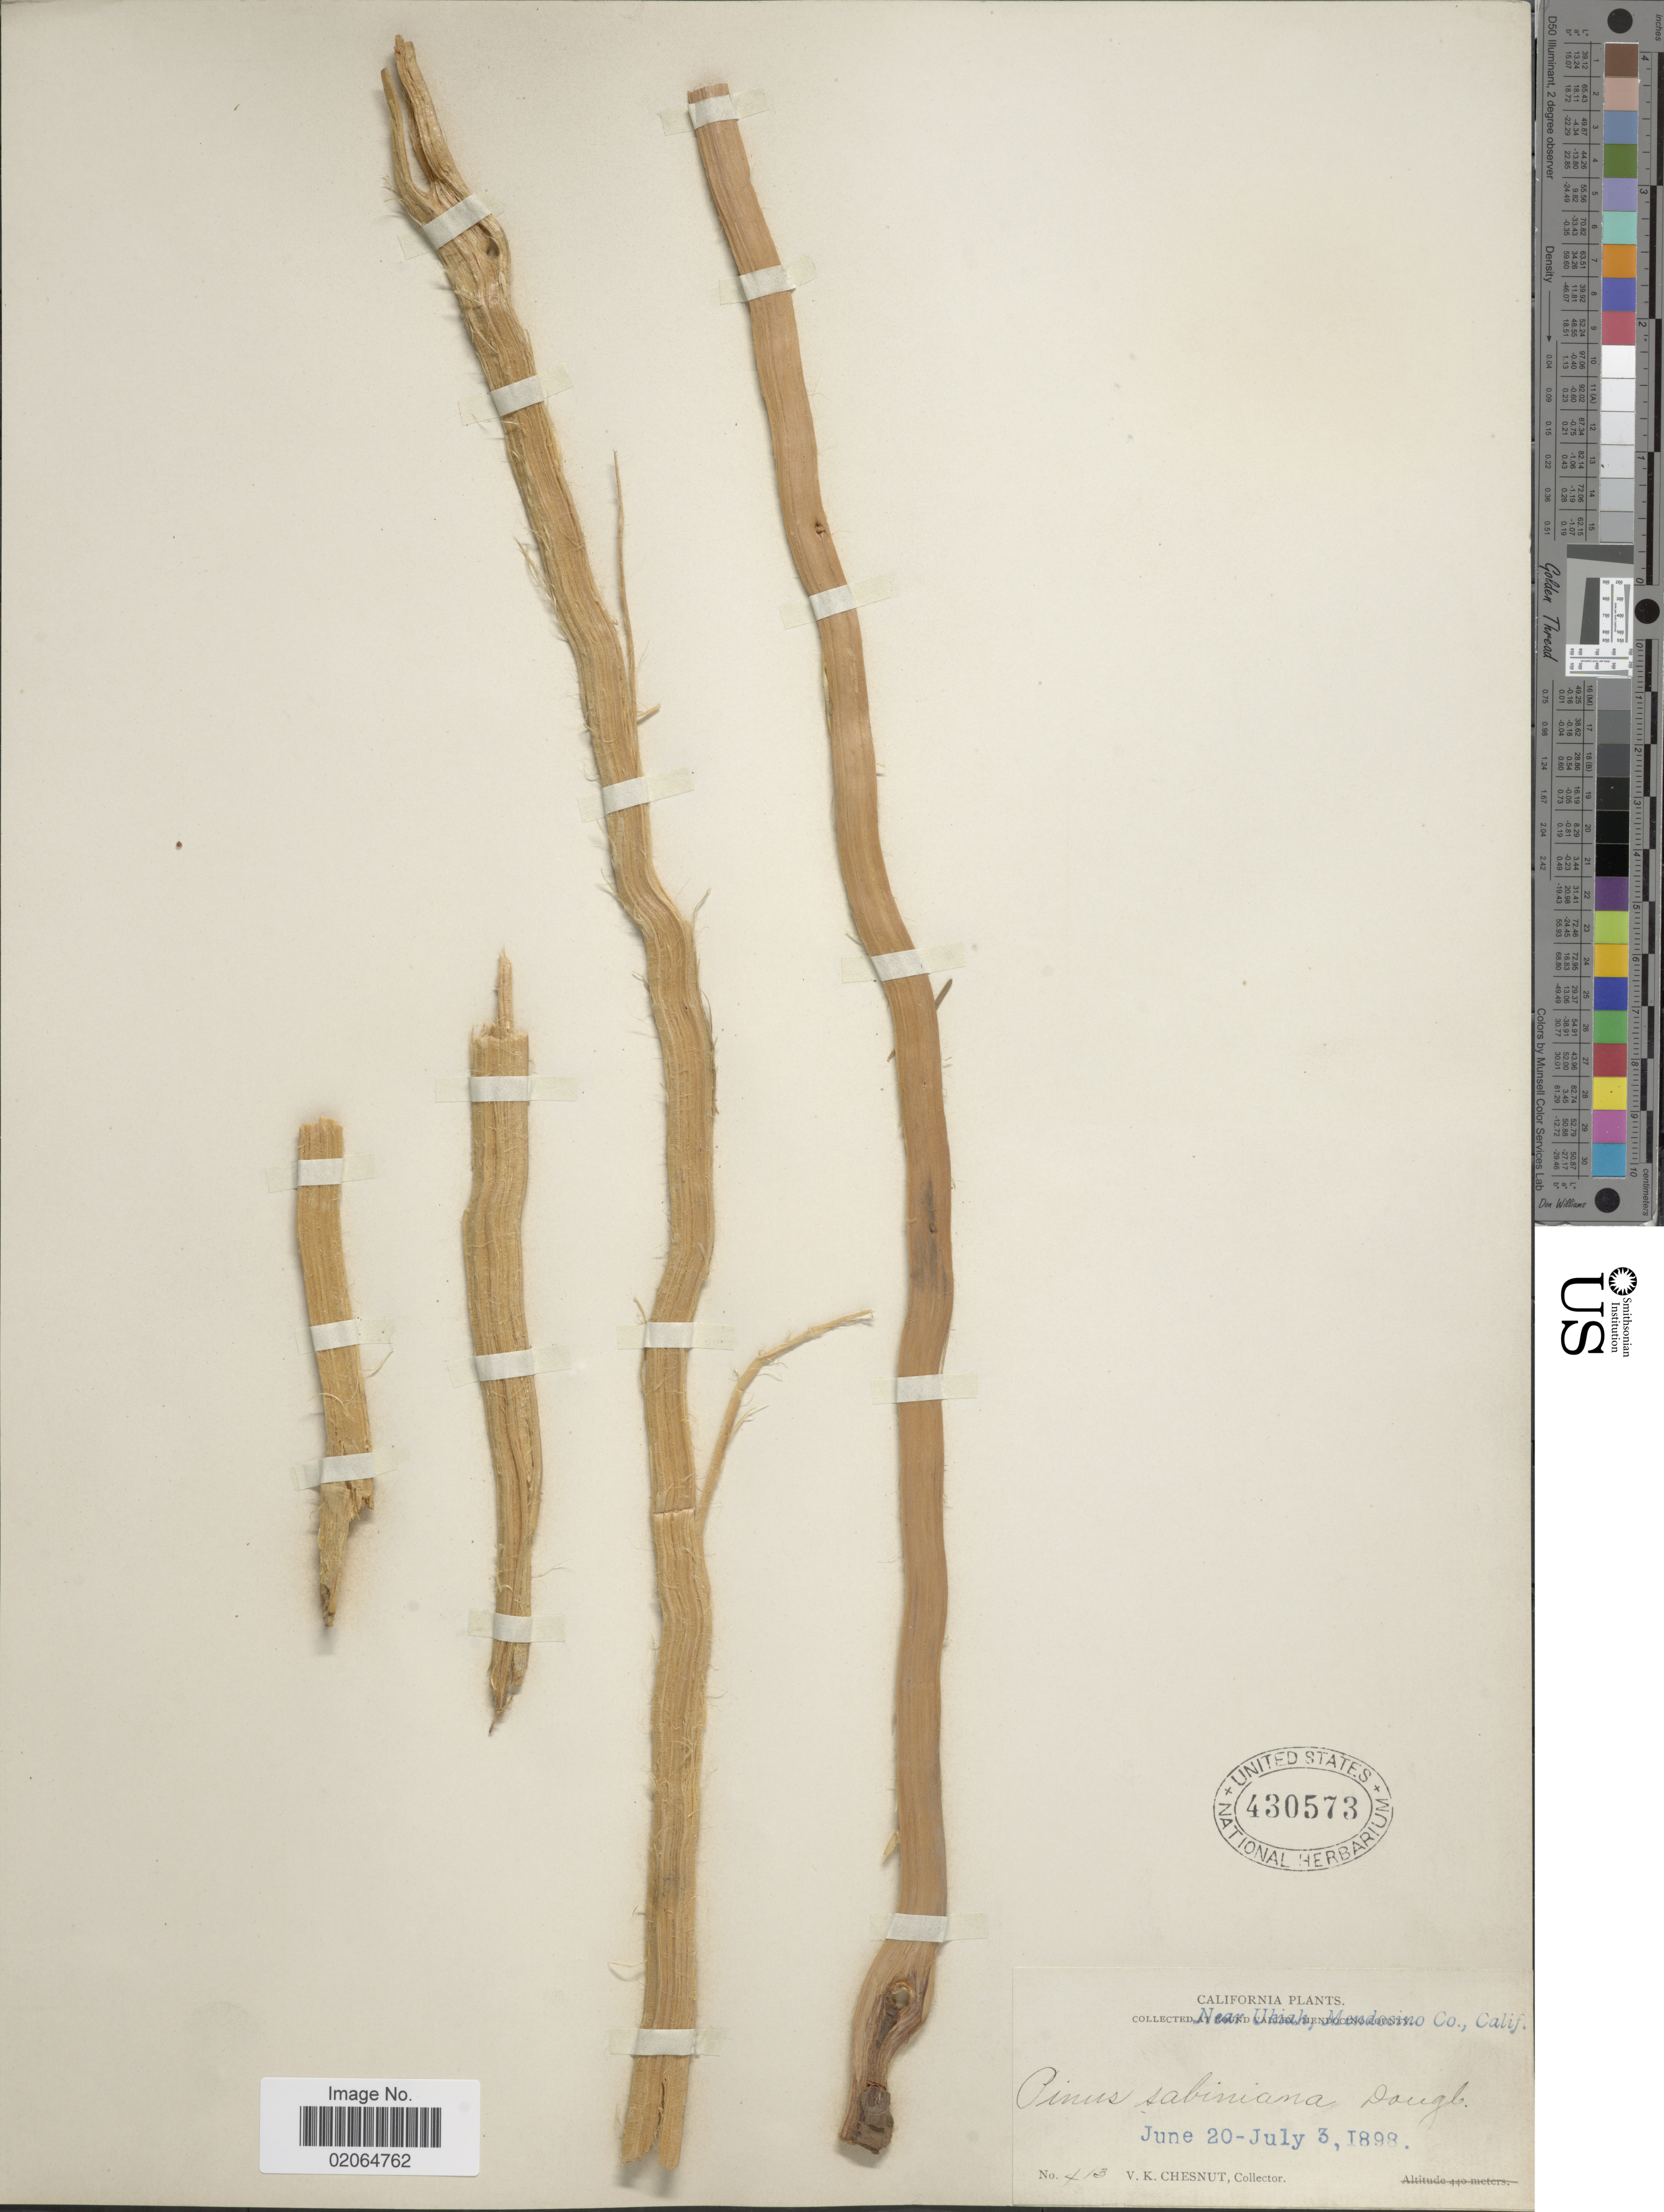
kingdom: Plantae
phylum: Tracheophyta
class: Pinopsida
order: Pinales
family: Pinaceae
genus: Pinus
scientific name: Pinus sabiniana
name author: Douglas ex D. Don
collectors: V. K. Chestnut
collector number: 413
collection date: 1898-06-20/1898-07-03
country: United States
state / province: California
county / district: Mendocino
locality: Near Uhiah, Mendocino Co.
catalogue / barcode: US 430573